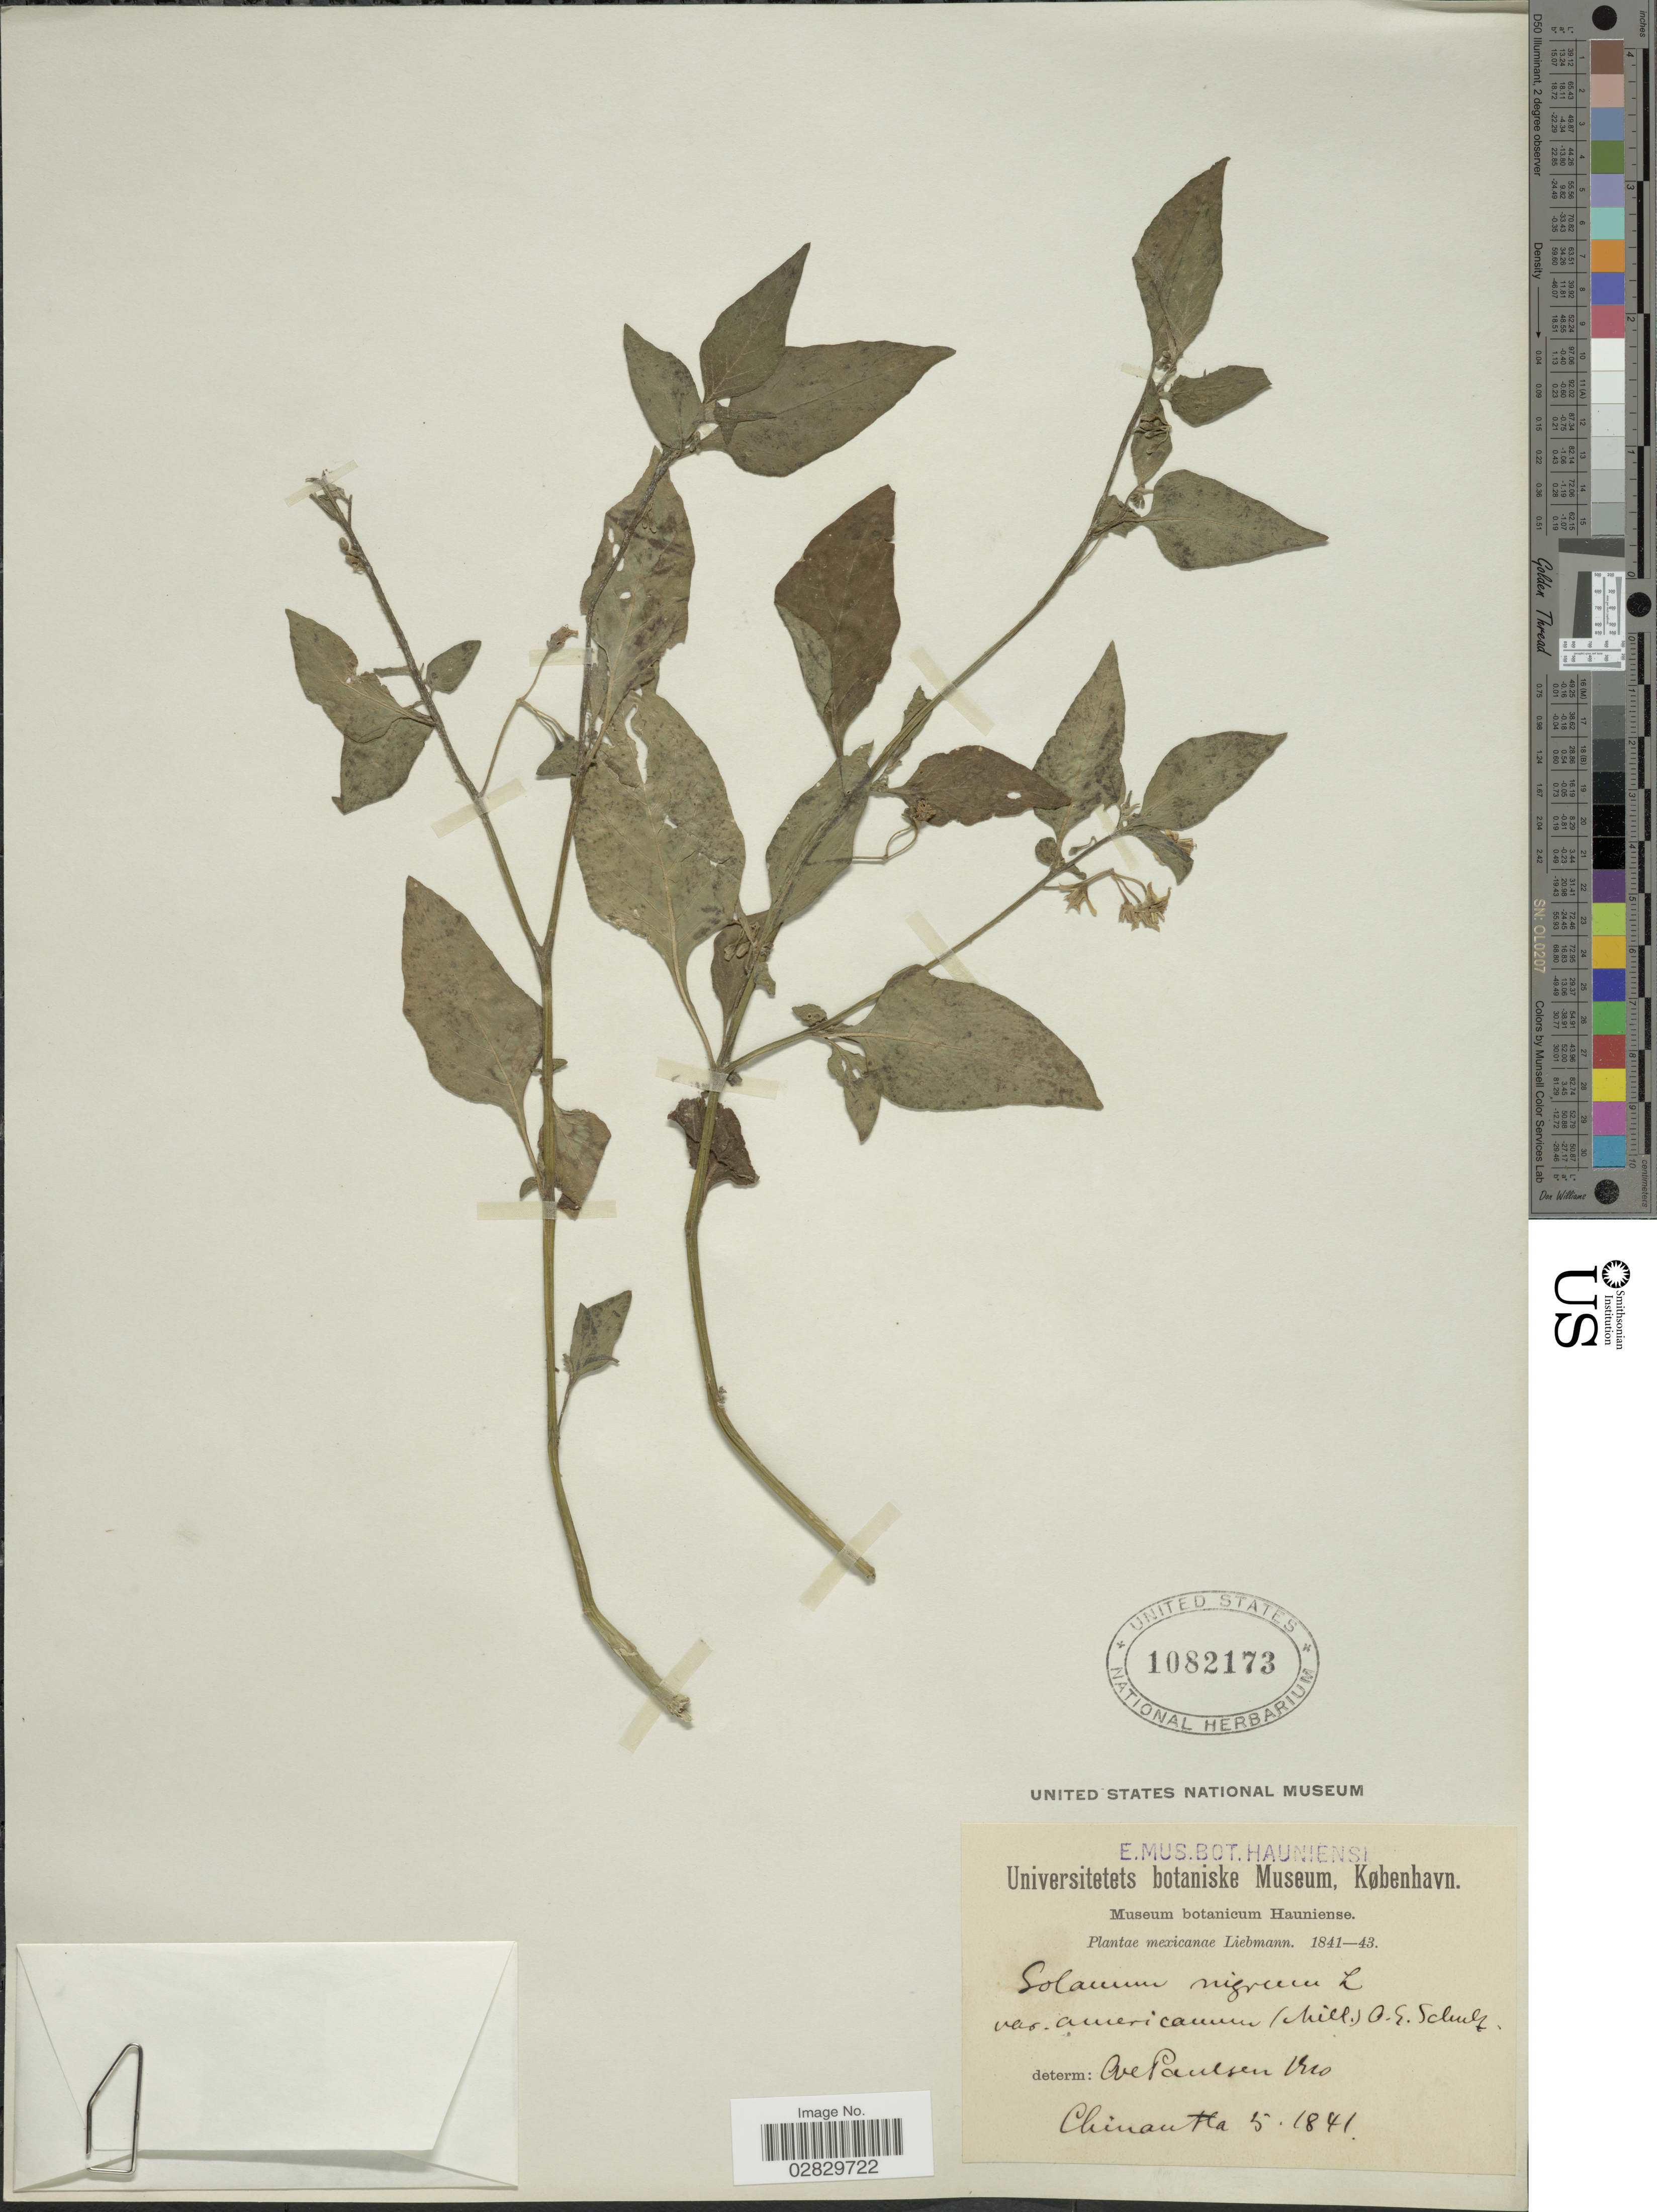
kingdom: Plantae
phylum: Tracheophyta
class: Magnoliopsida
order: Solanales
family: Solanaceae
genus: Solanum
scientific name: Solanum nigrescens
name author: M. Martens & Galeotti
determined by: Knapp, S. D.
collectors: Liebmann, --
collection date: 1841-05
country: Mexico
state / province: Puebla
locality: Chinantla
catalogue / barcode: US 1082173